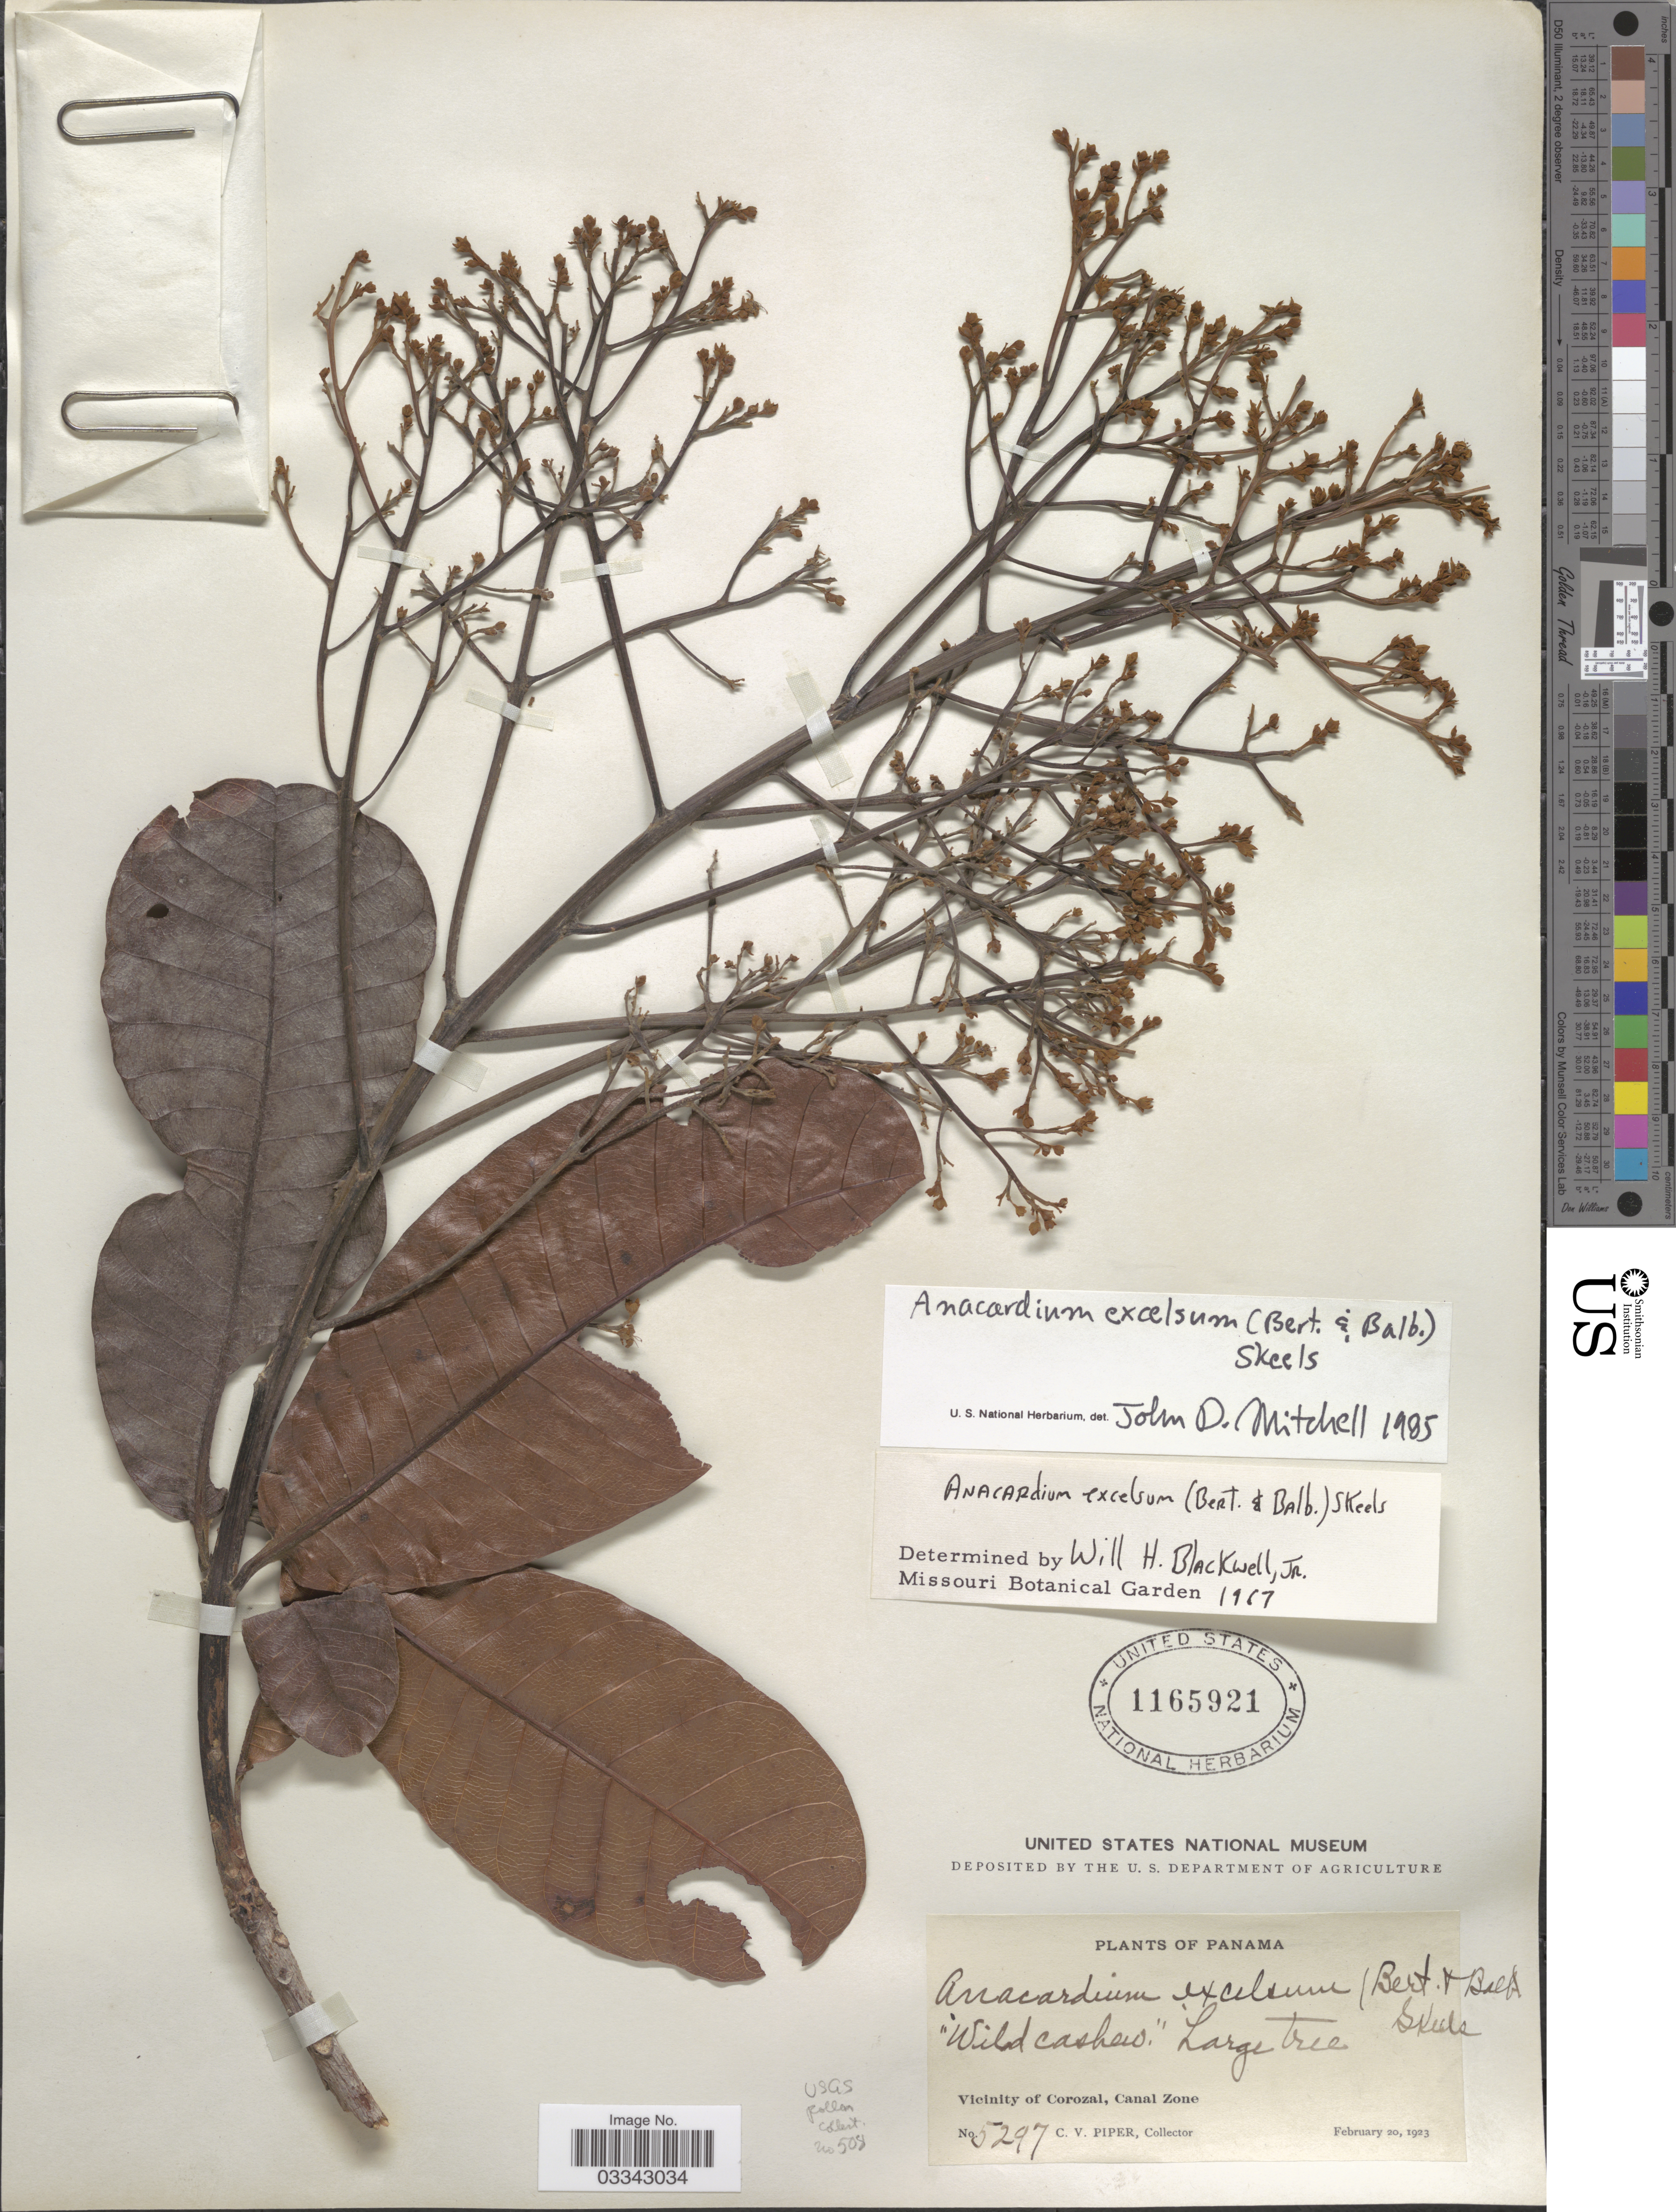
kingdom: Plantae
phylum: Tracheophyta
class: Magnoliopsida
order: Sapindales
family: Anacardiaceae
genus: Anacardium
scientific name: Anacardium excelsum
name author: (Kunth) Skeels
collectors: C. V. Piper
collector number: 5297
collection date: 1923-02-20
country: Panama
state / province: Colón / Panamá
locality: Vicinity of Corozal, Canal Zone.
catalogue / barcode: US 1165921